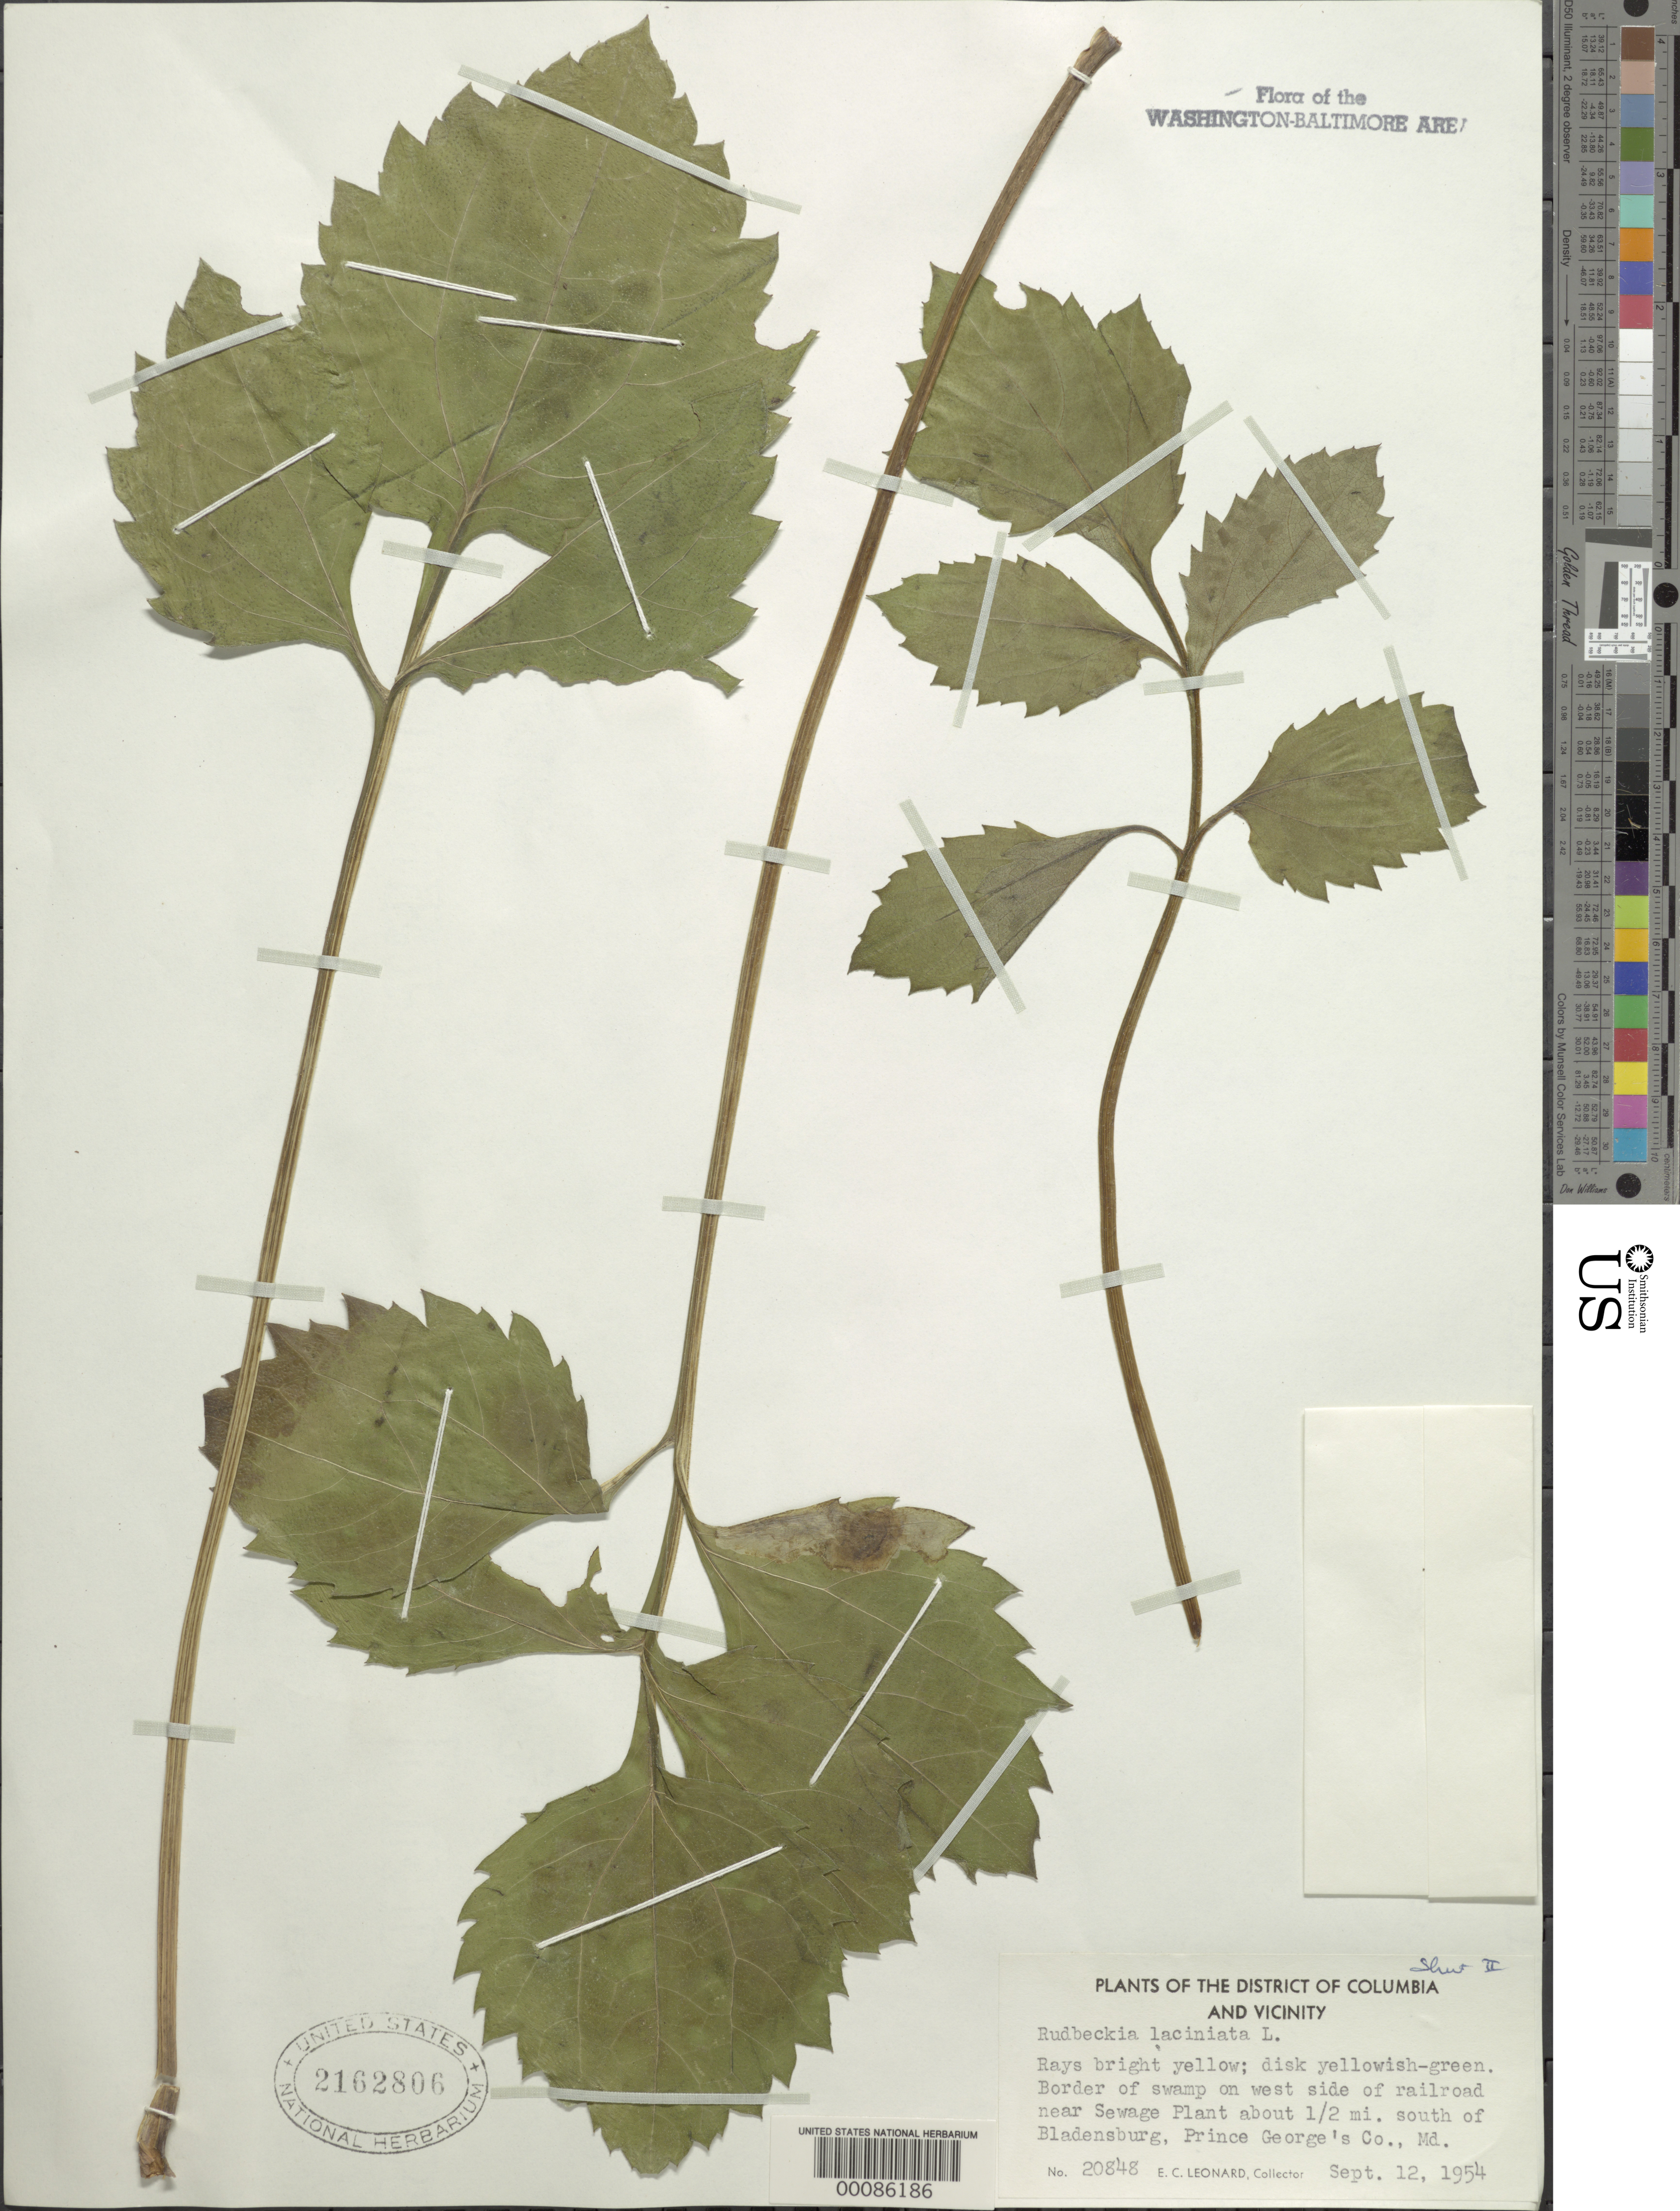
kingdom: Plantae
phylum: Tracheophyta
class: Magnoliopsida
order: Asterales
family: Asteraceae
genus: Rudbeckia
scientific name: Rudbeckia laciniata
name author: L.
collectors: E. C. Leonard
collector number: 20848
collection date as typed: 12 Sep 1954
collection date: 1954-09-12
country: United States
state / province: Maryland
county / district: Prince George's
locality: Near Sewage Plant south of Bladensburg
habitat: Railroad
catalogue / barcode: US 2162806